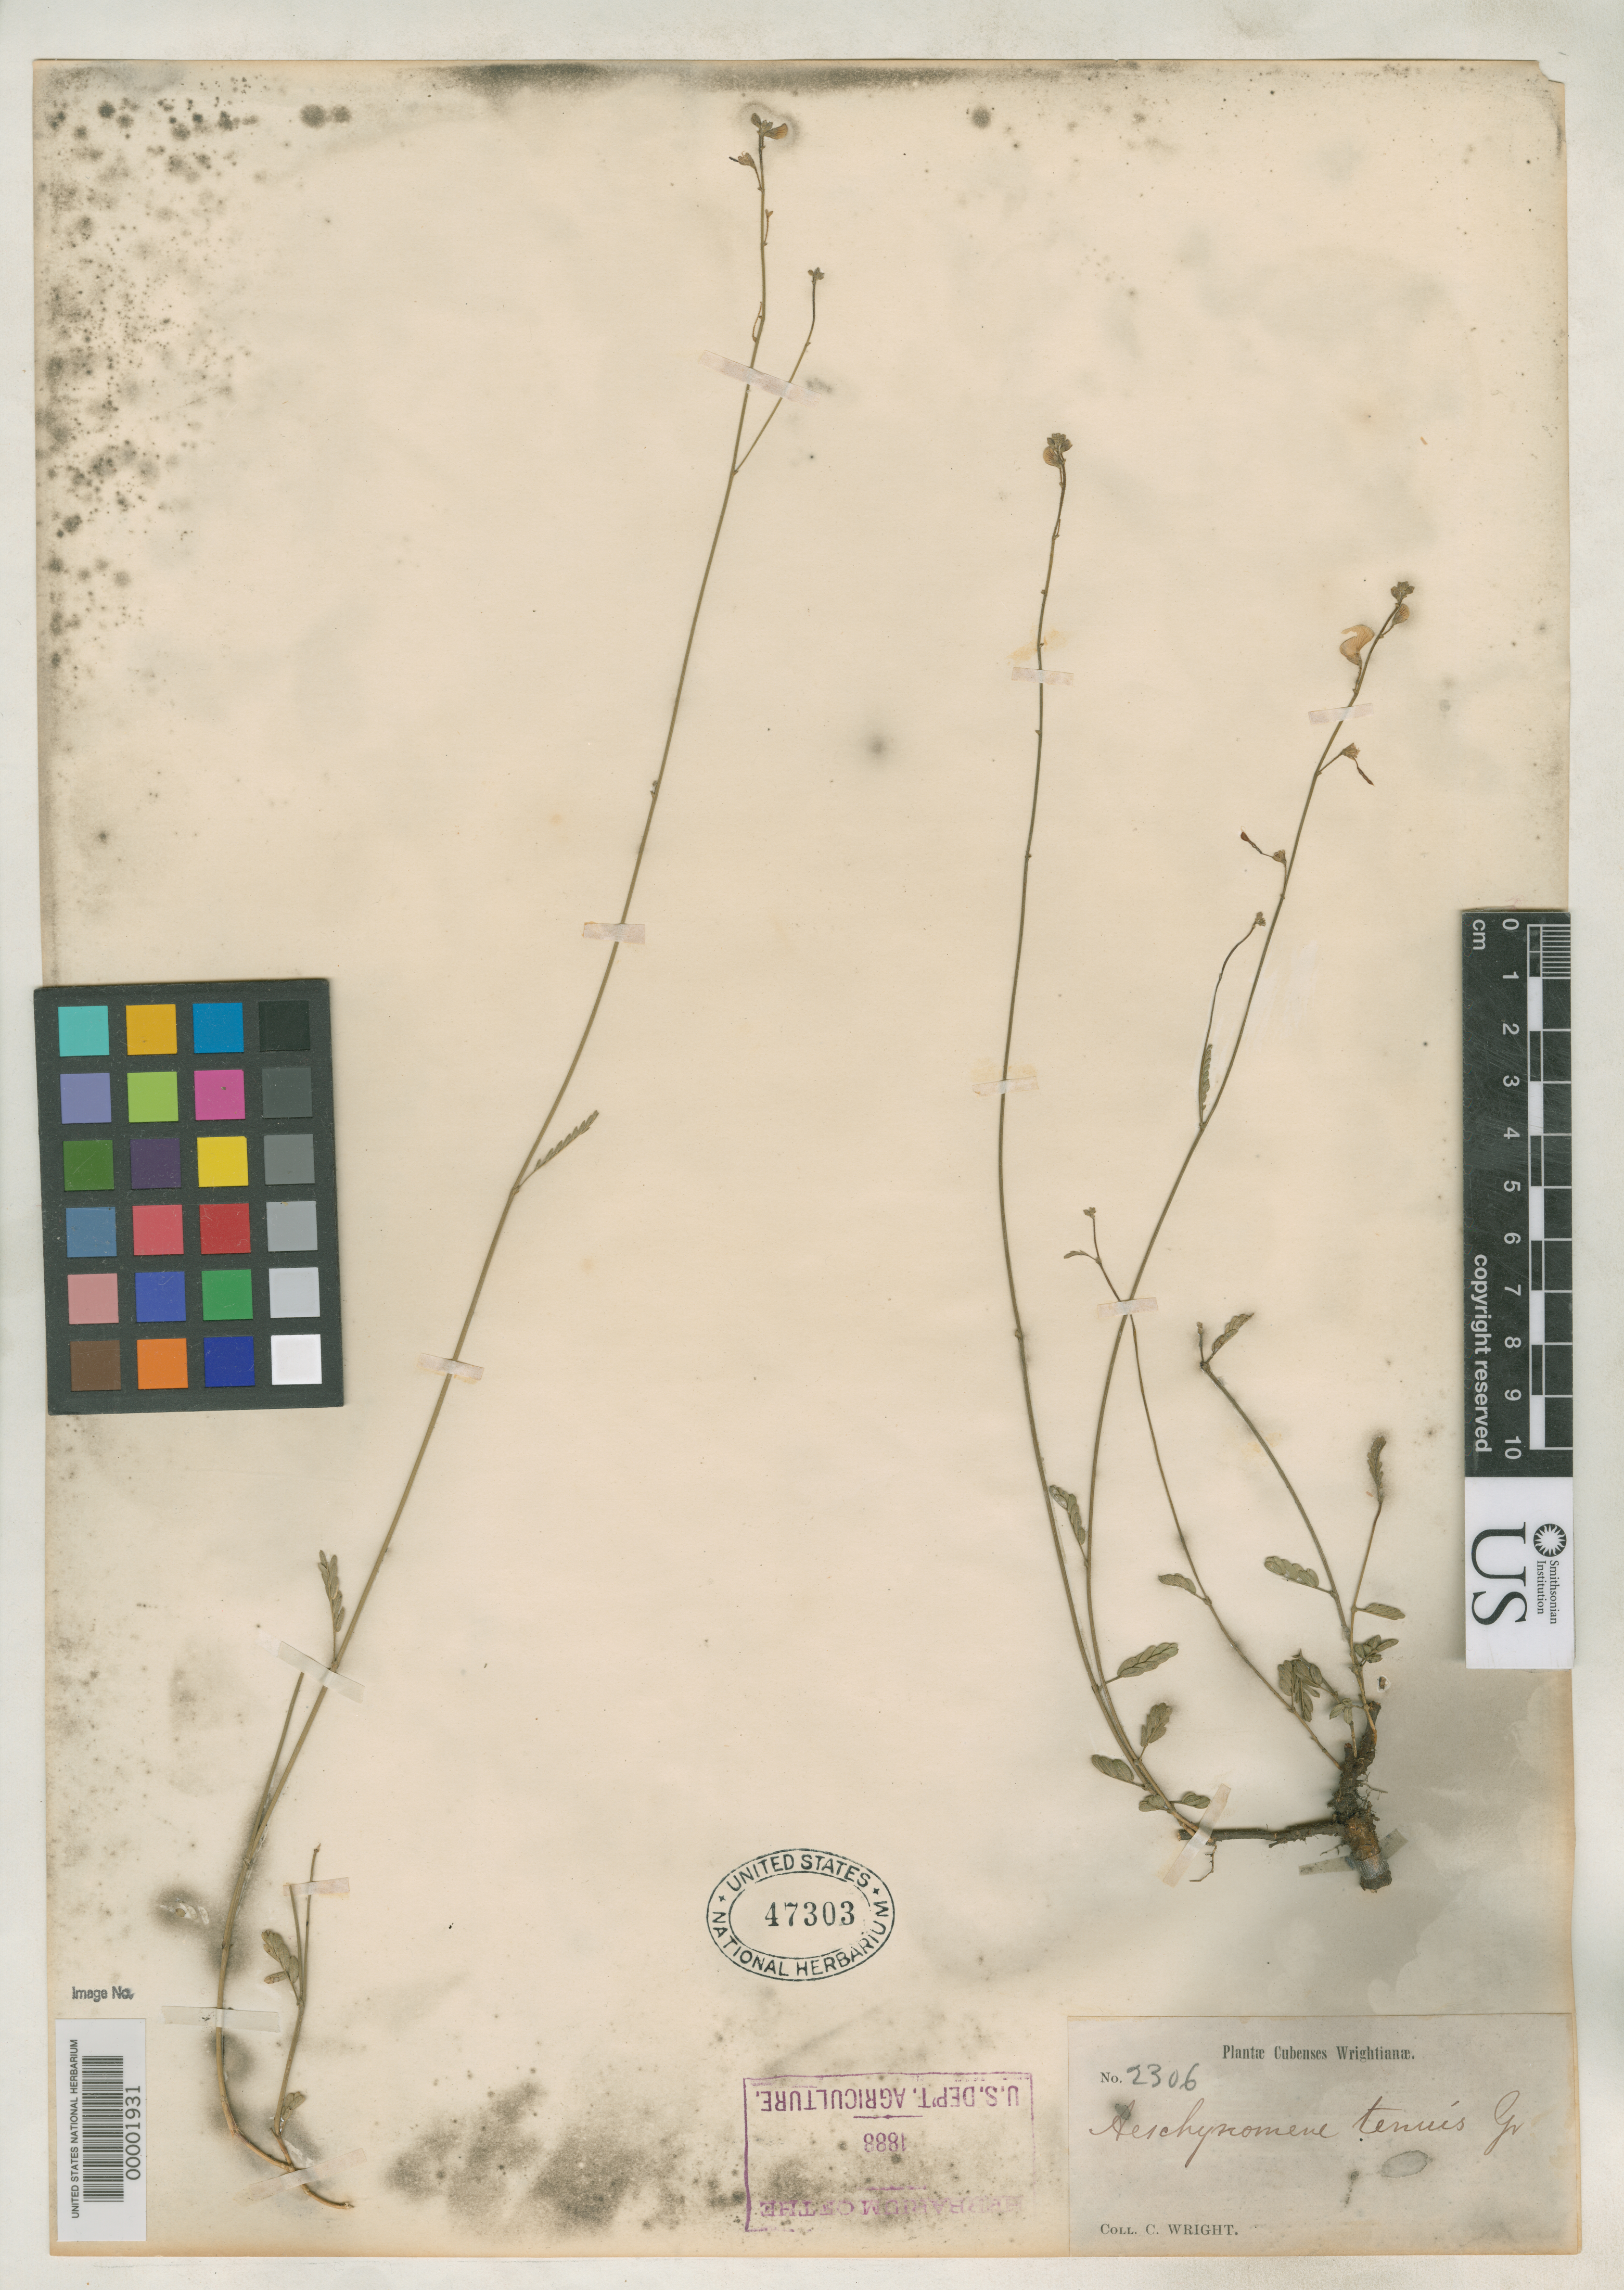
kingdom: Plantae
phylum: Tracheophyta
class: Magnoliopsida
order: Fabales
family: Fabaceae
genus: Aeschynomene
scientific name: Aeschynomene tenuis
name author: Griseb.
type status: Isotype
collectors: C. Wright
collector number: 2306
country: Cuba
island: Greater Antilles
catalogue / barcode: US 47303